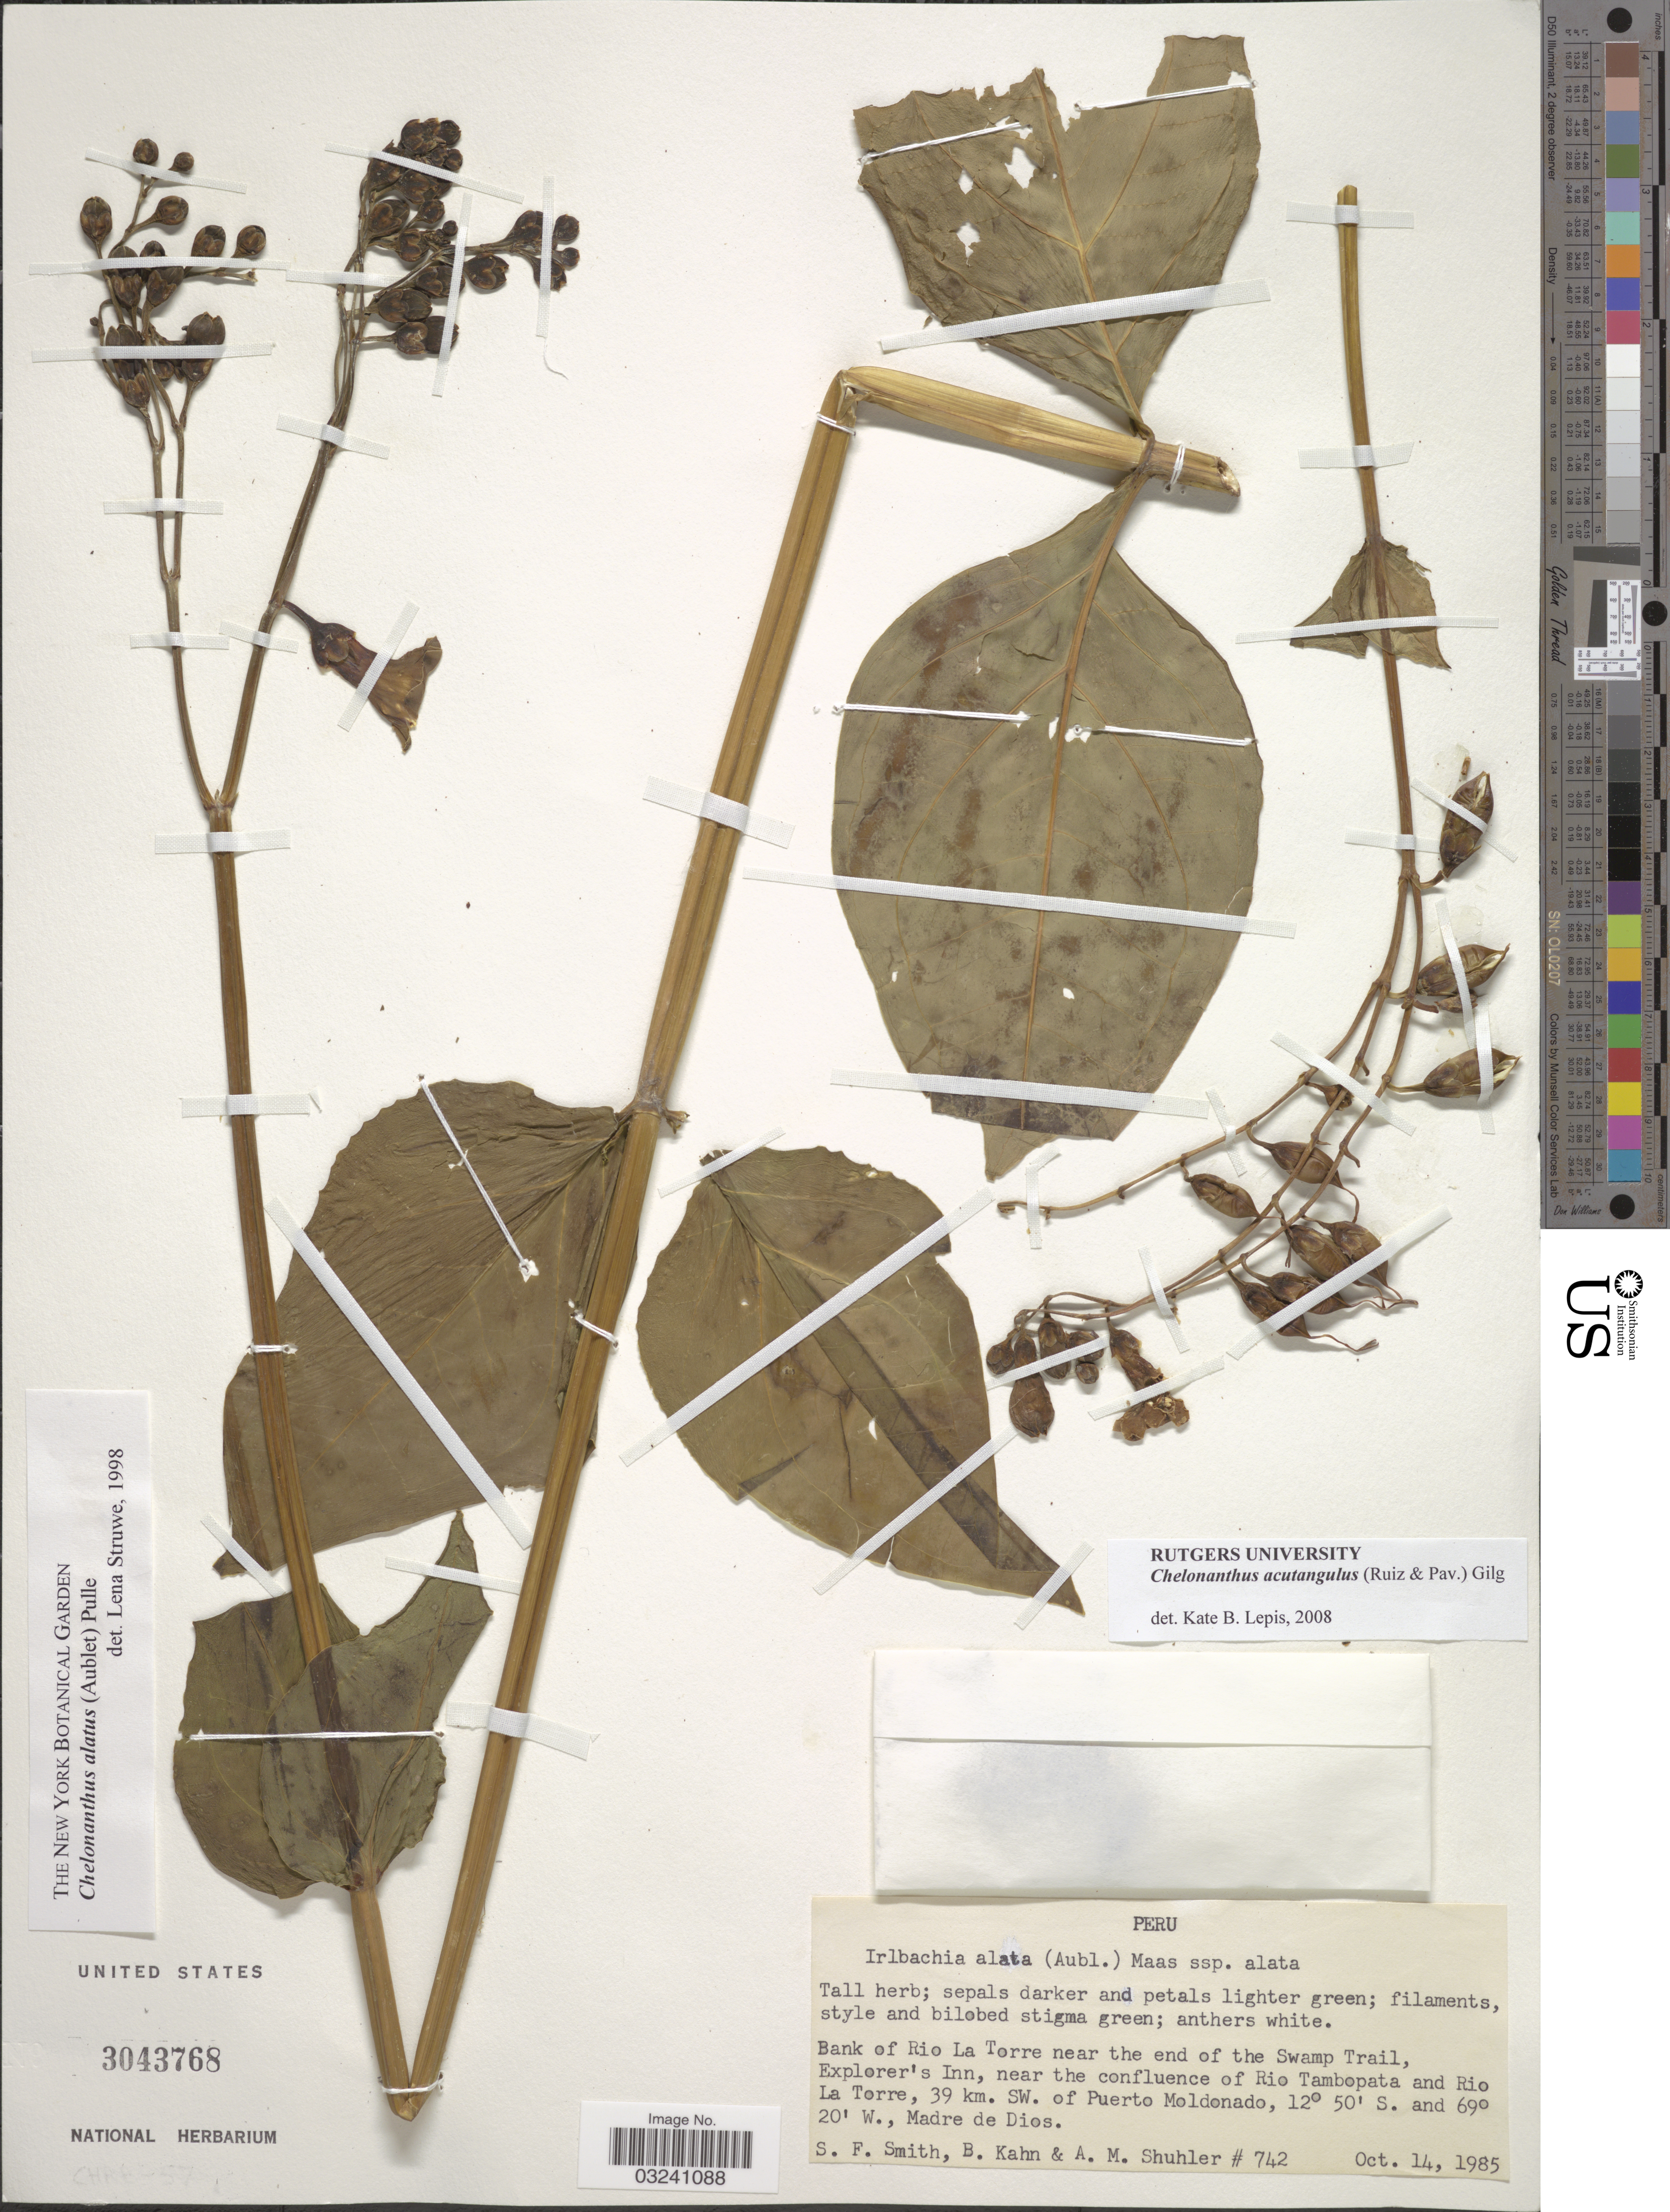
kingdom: Plantae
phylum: Tracheophyta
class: Magnoliopsida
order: Gentianales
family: Gentianaceae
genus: Chelonanthus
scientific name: Chelonanthus acutangulus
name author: (Ruiz & Pav.) Gilg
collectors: S.F. Smith, B. Kahn & A. Shuhler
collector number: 742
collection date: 1985-10-14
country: Peru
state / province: Madre de Dios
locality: Bank of Rio La Torre near the end of the Swamp Trail, Explorer's Inn, near the confluence of Rio Tambopata and Rio La Torre, 39 km. SW. of Puerto Moldonado.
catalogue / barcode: US 3043768